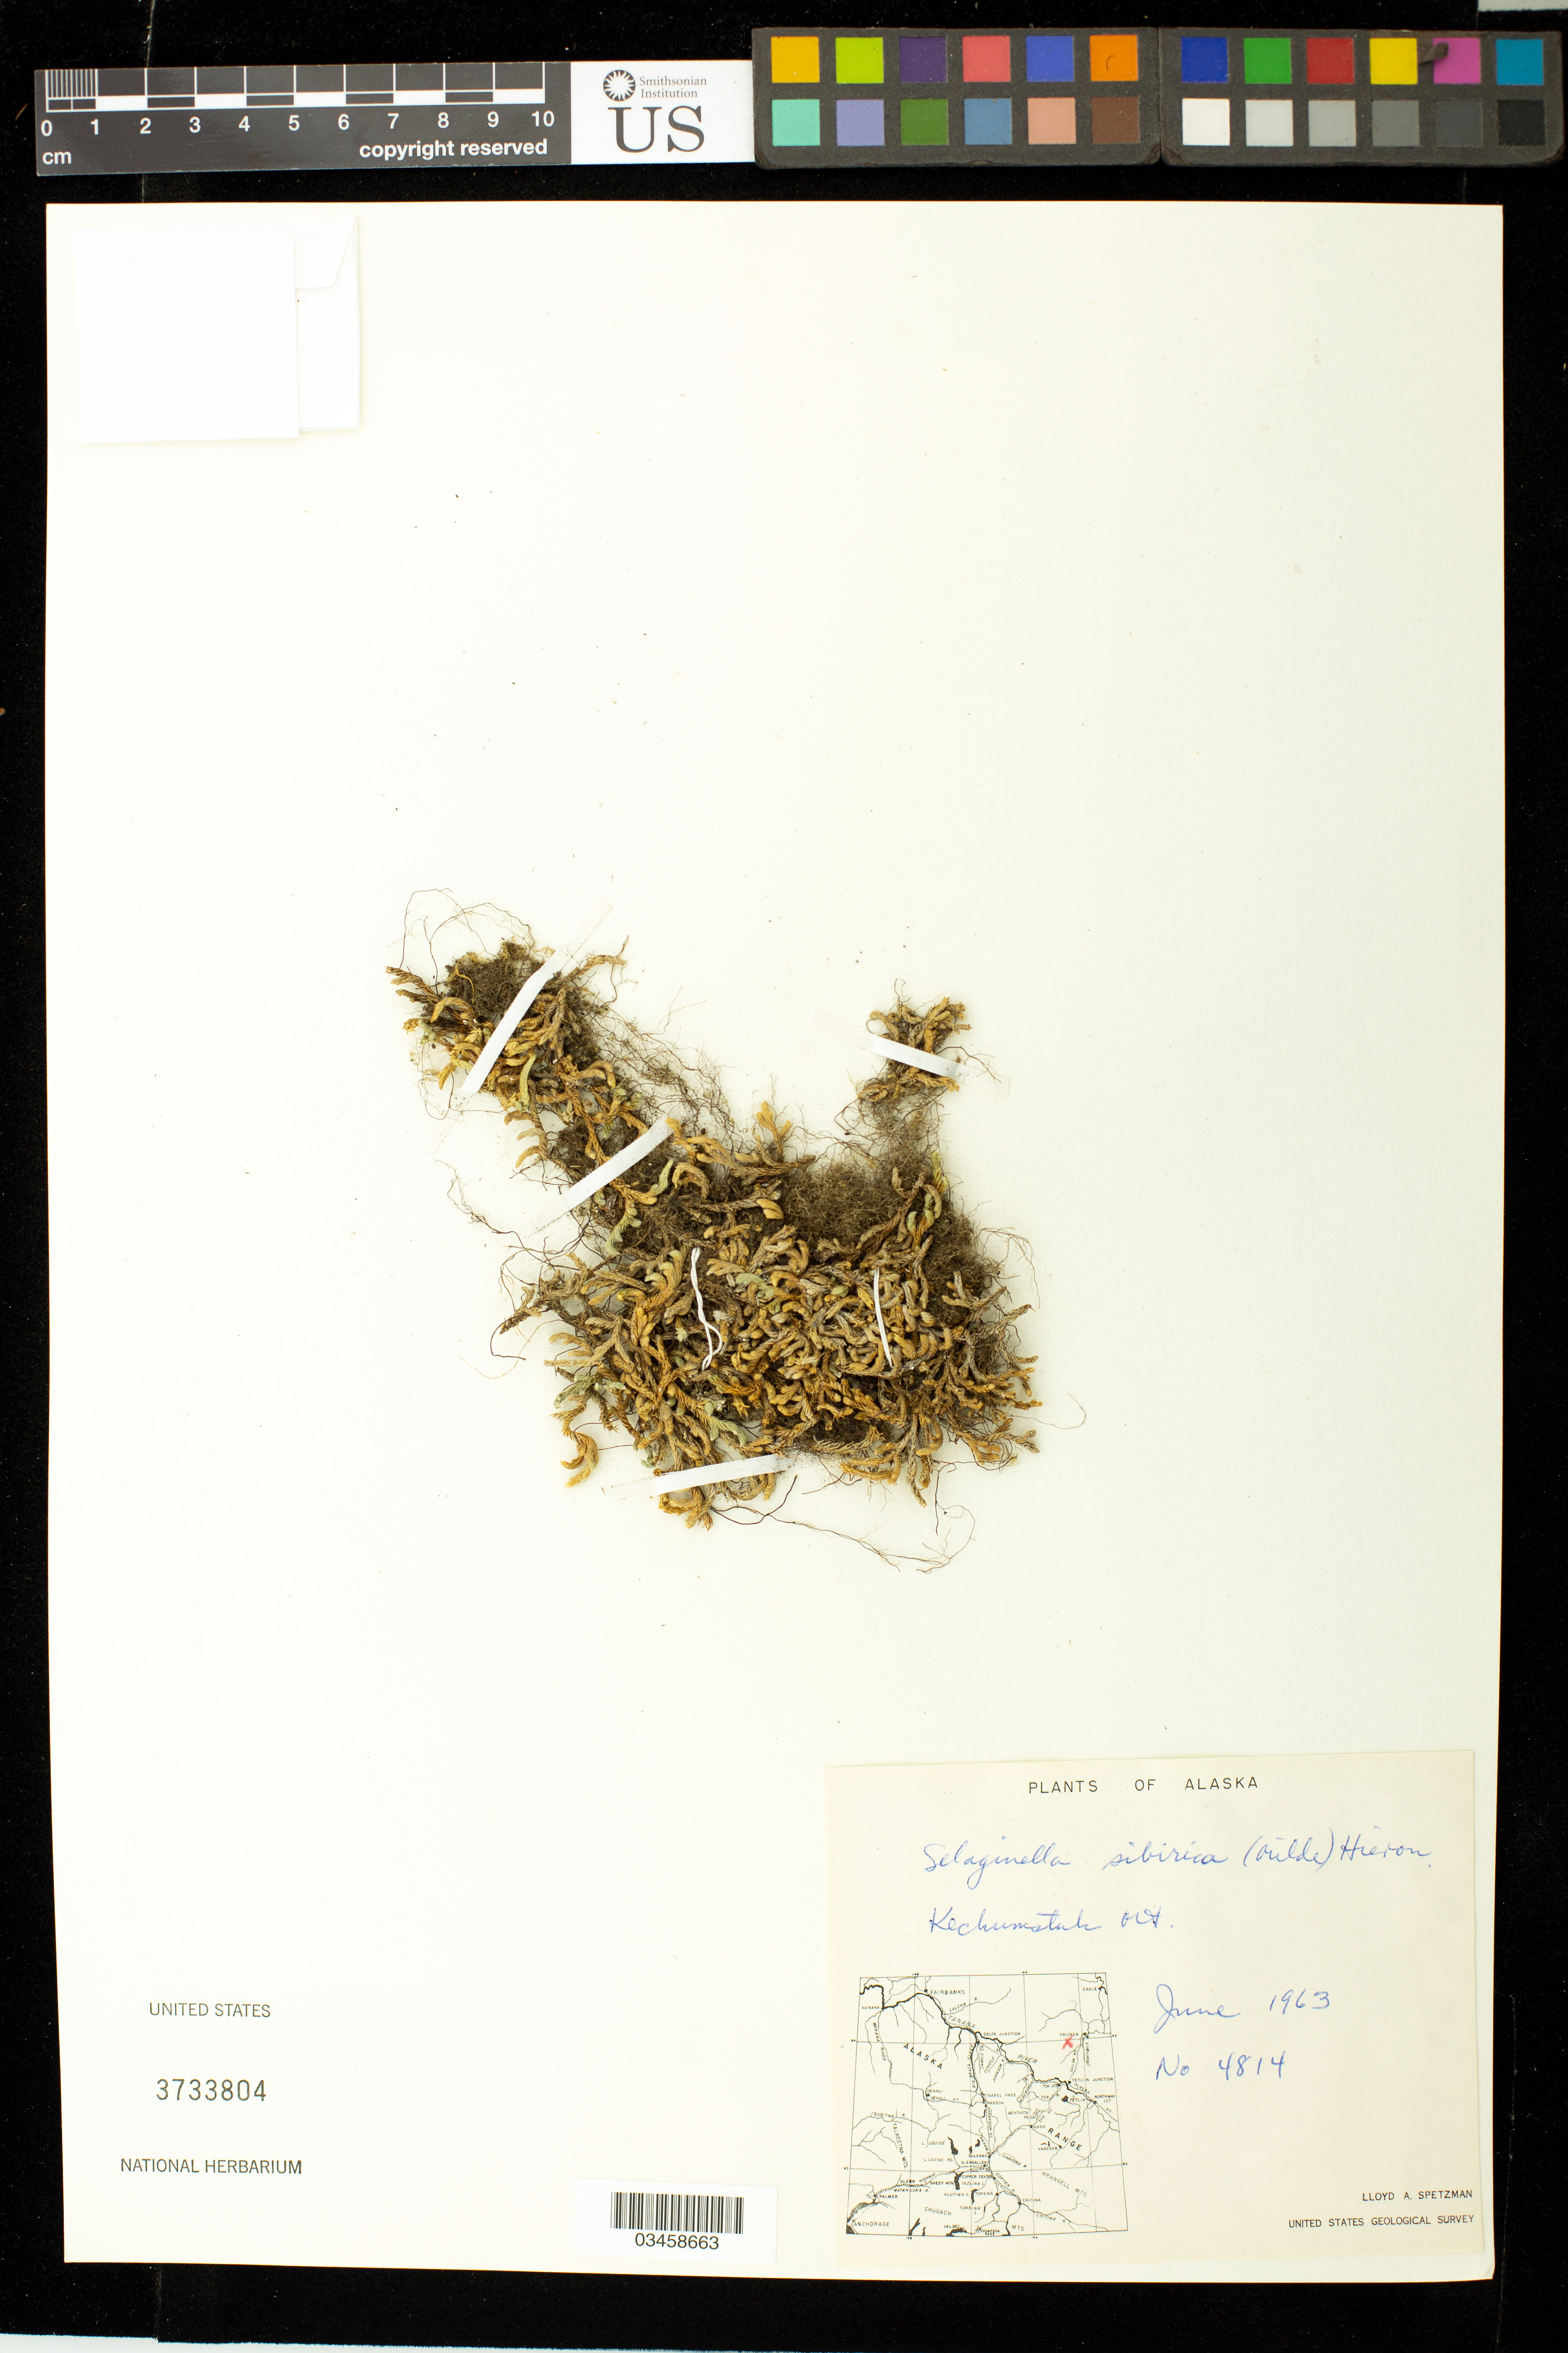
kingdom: Plantae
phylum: Tracheophyta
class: Lycopodiopsida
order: Selaginellales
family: Selaginellaceae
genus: Selaginella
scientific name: Selaginella sibirica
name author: (Milde) Hieron.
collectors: L. Spetzman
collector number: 4814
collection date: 1963-06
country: United States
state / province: Alaska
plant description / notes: OR # 231032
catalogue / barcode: US 3733804